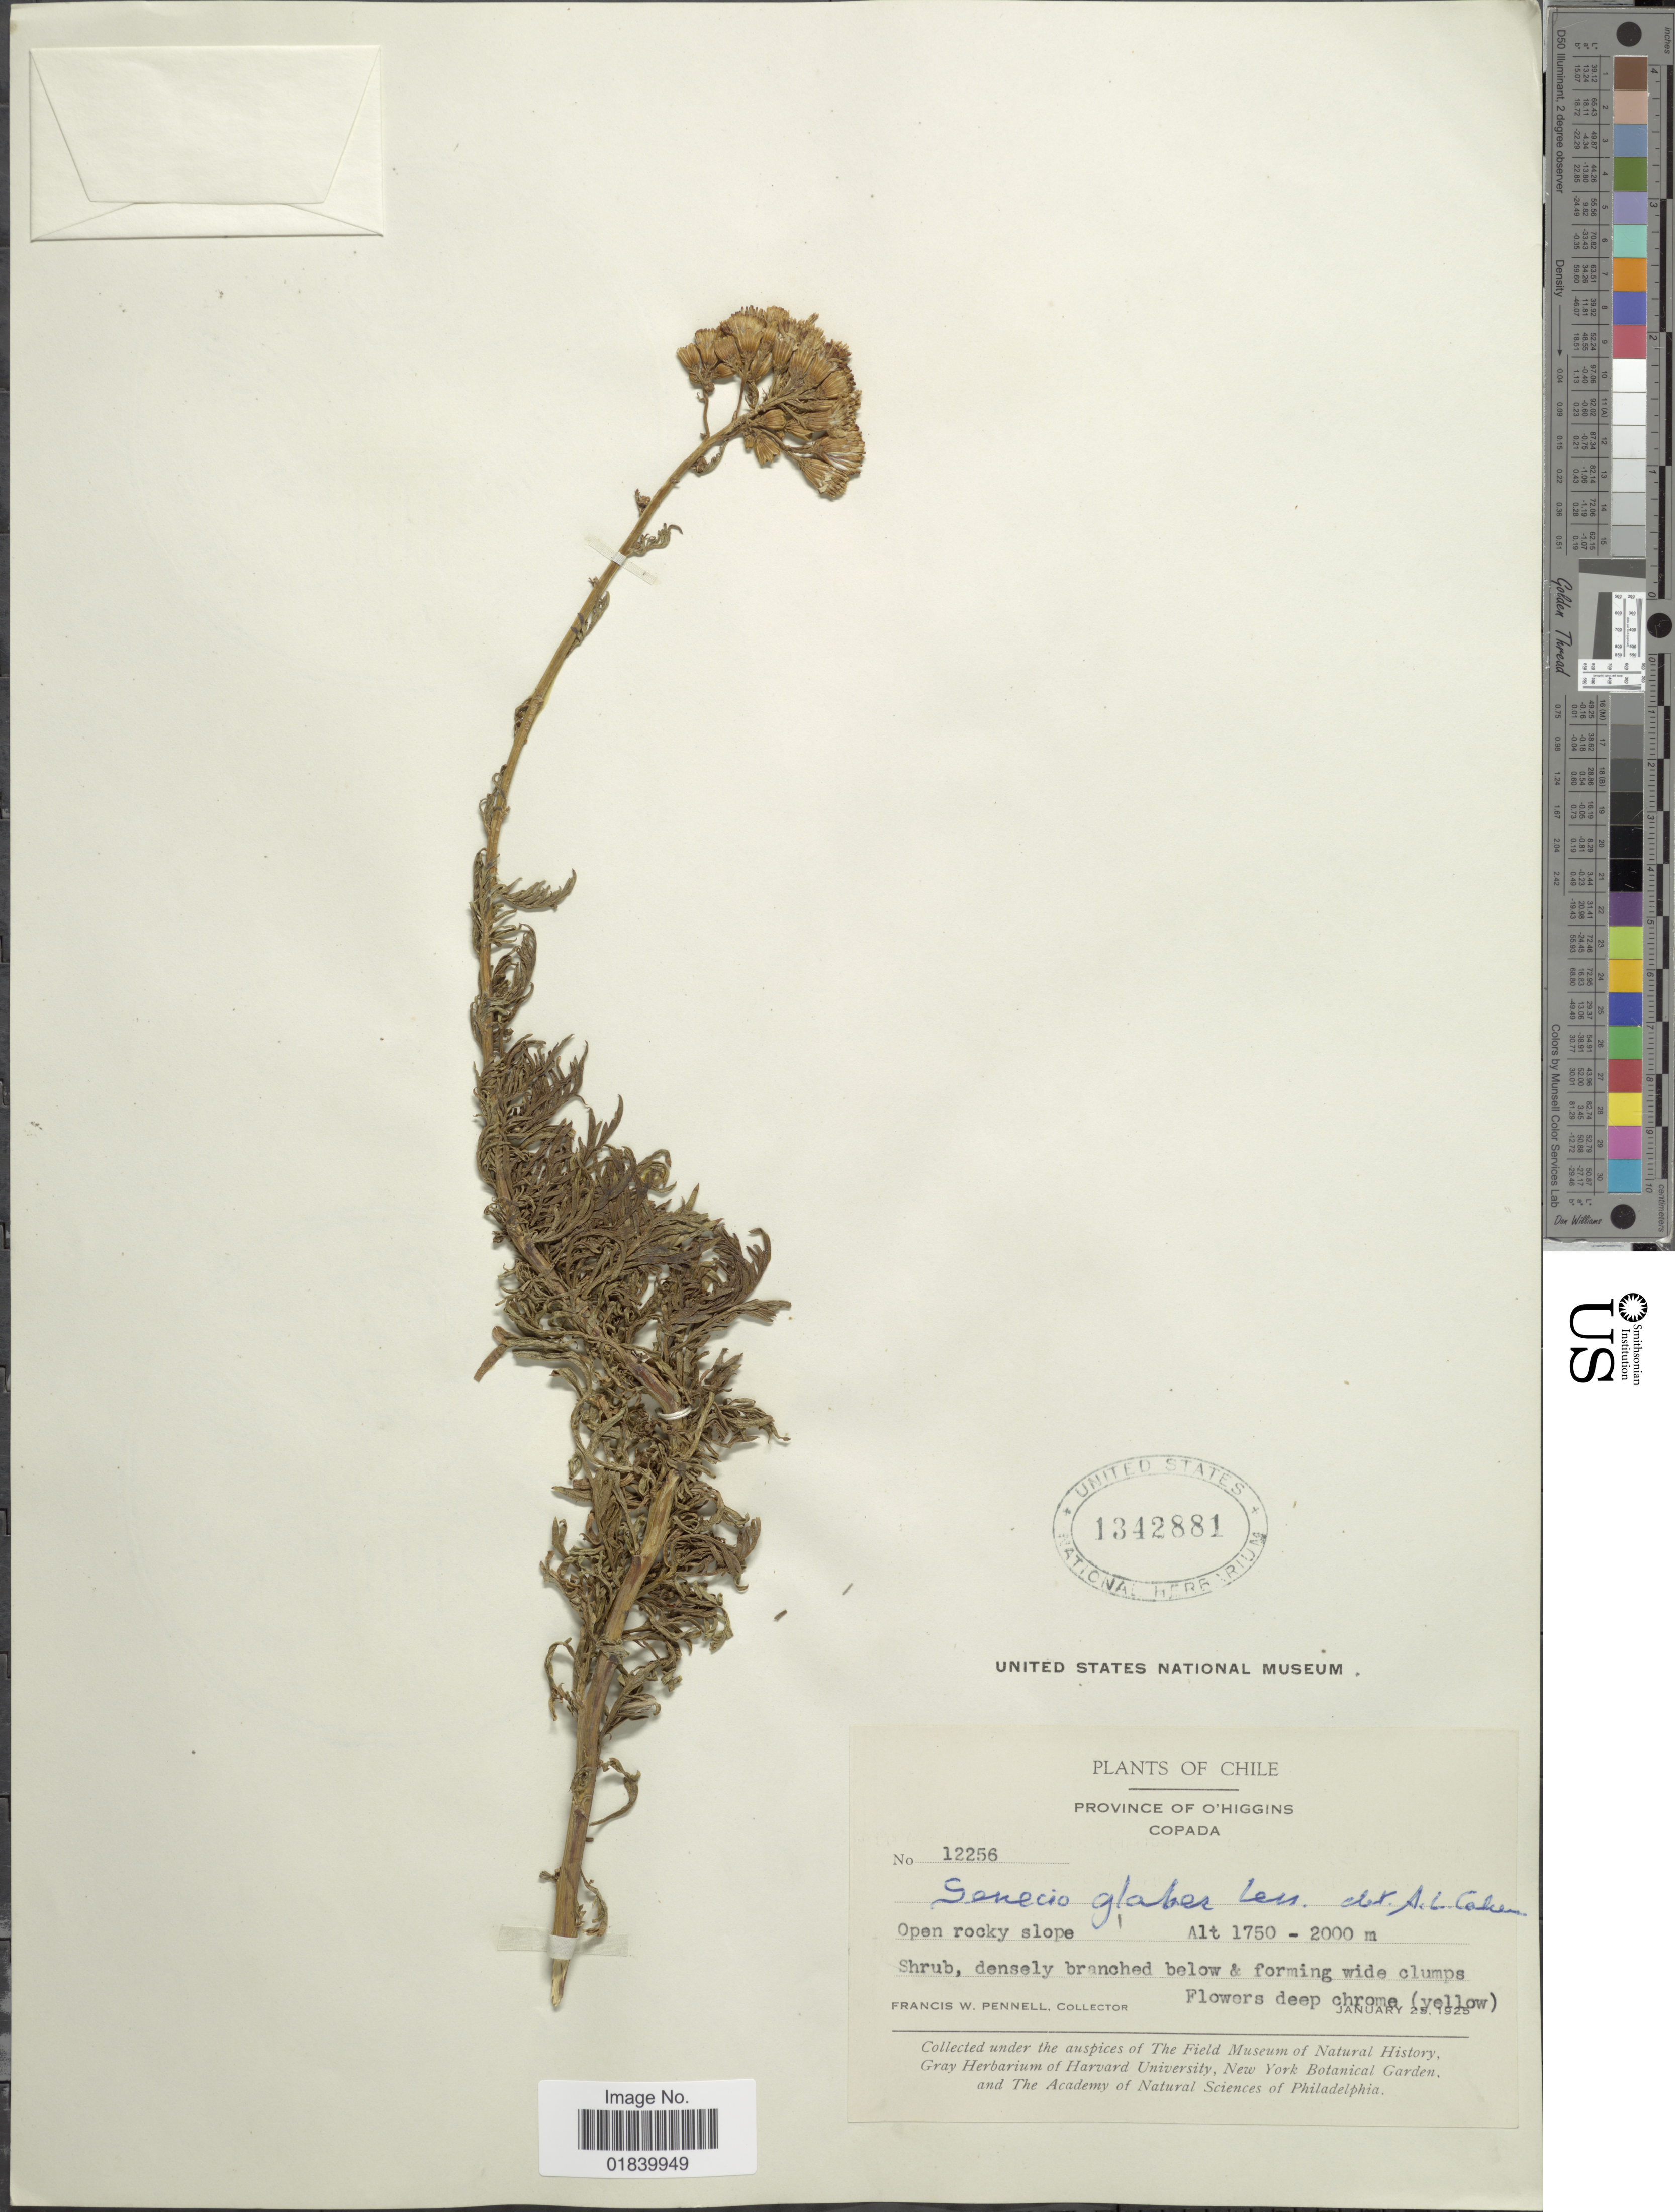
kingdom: Plantae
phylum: Tracheophyta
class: Magnoliopsida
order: Asterales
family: Asteraceae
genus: Senecio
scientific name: Senecio glaber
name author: Less.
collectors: F. W. Pennell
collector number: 12256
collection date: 1925-01-25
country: Chile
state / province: O'Higgins (VI)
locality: Province of O'Higgins, Copada. Open rocky slope.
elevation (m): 1750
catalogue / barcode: US 1342881